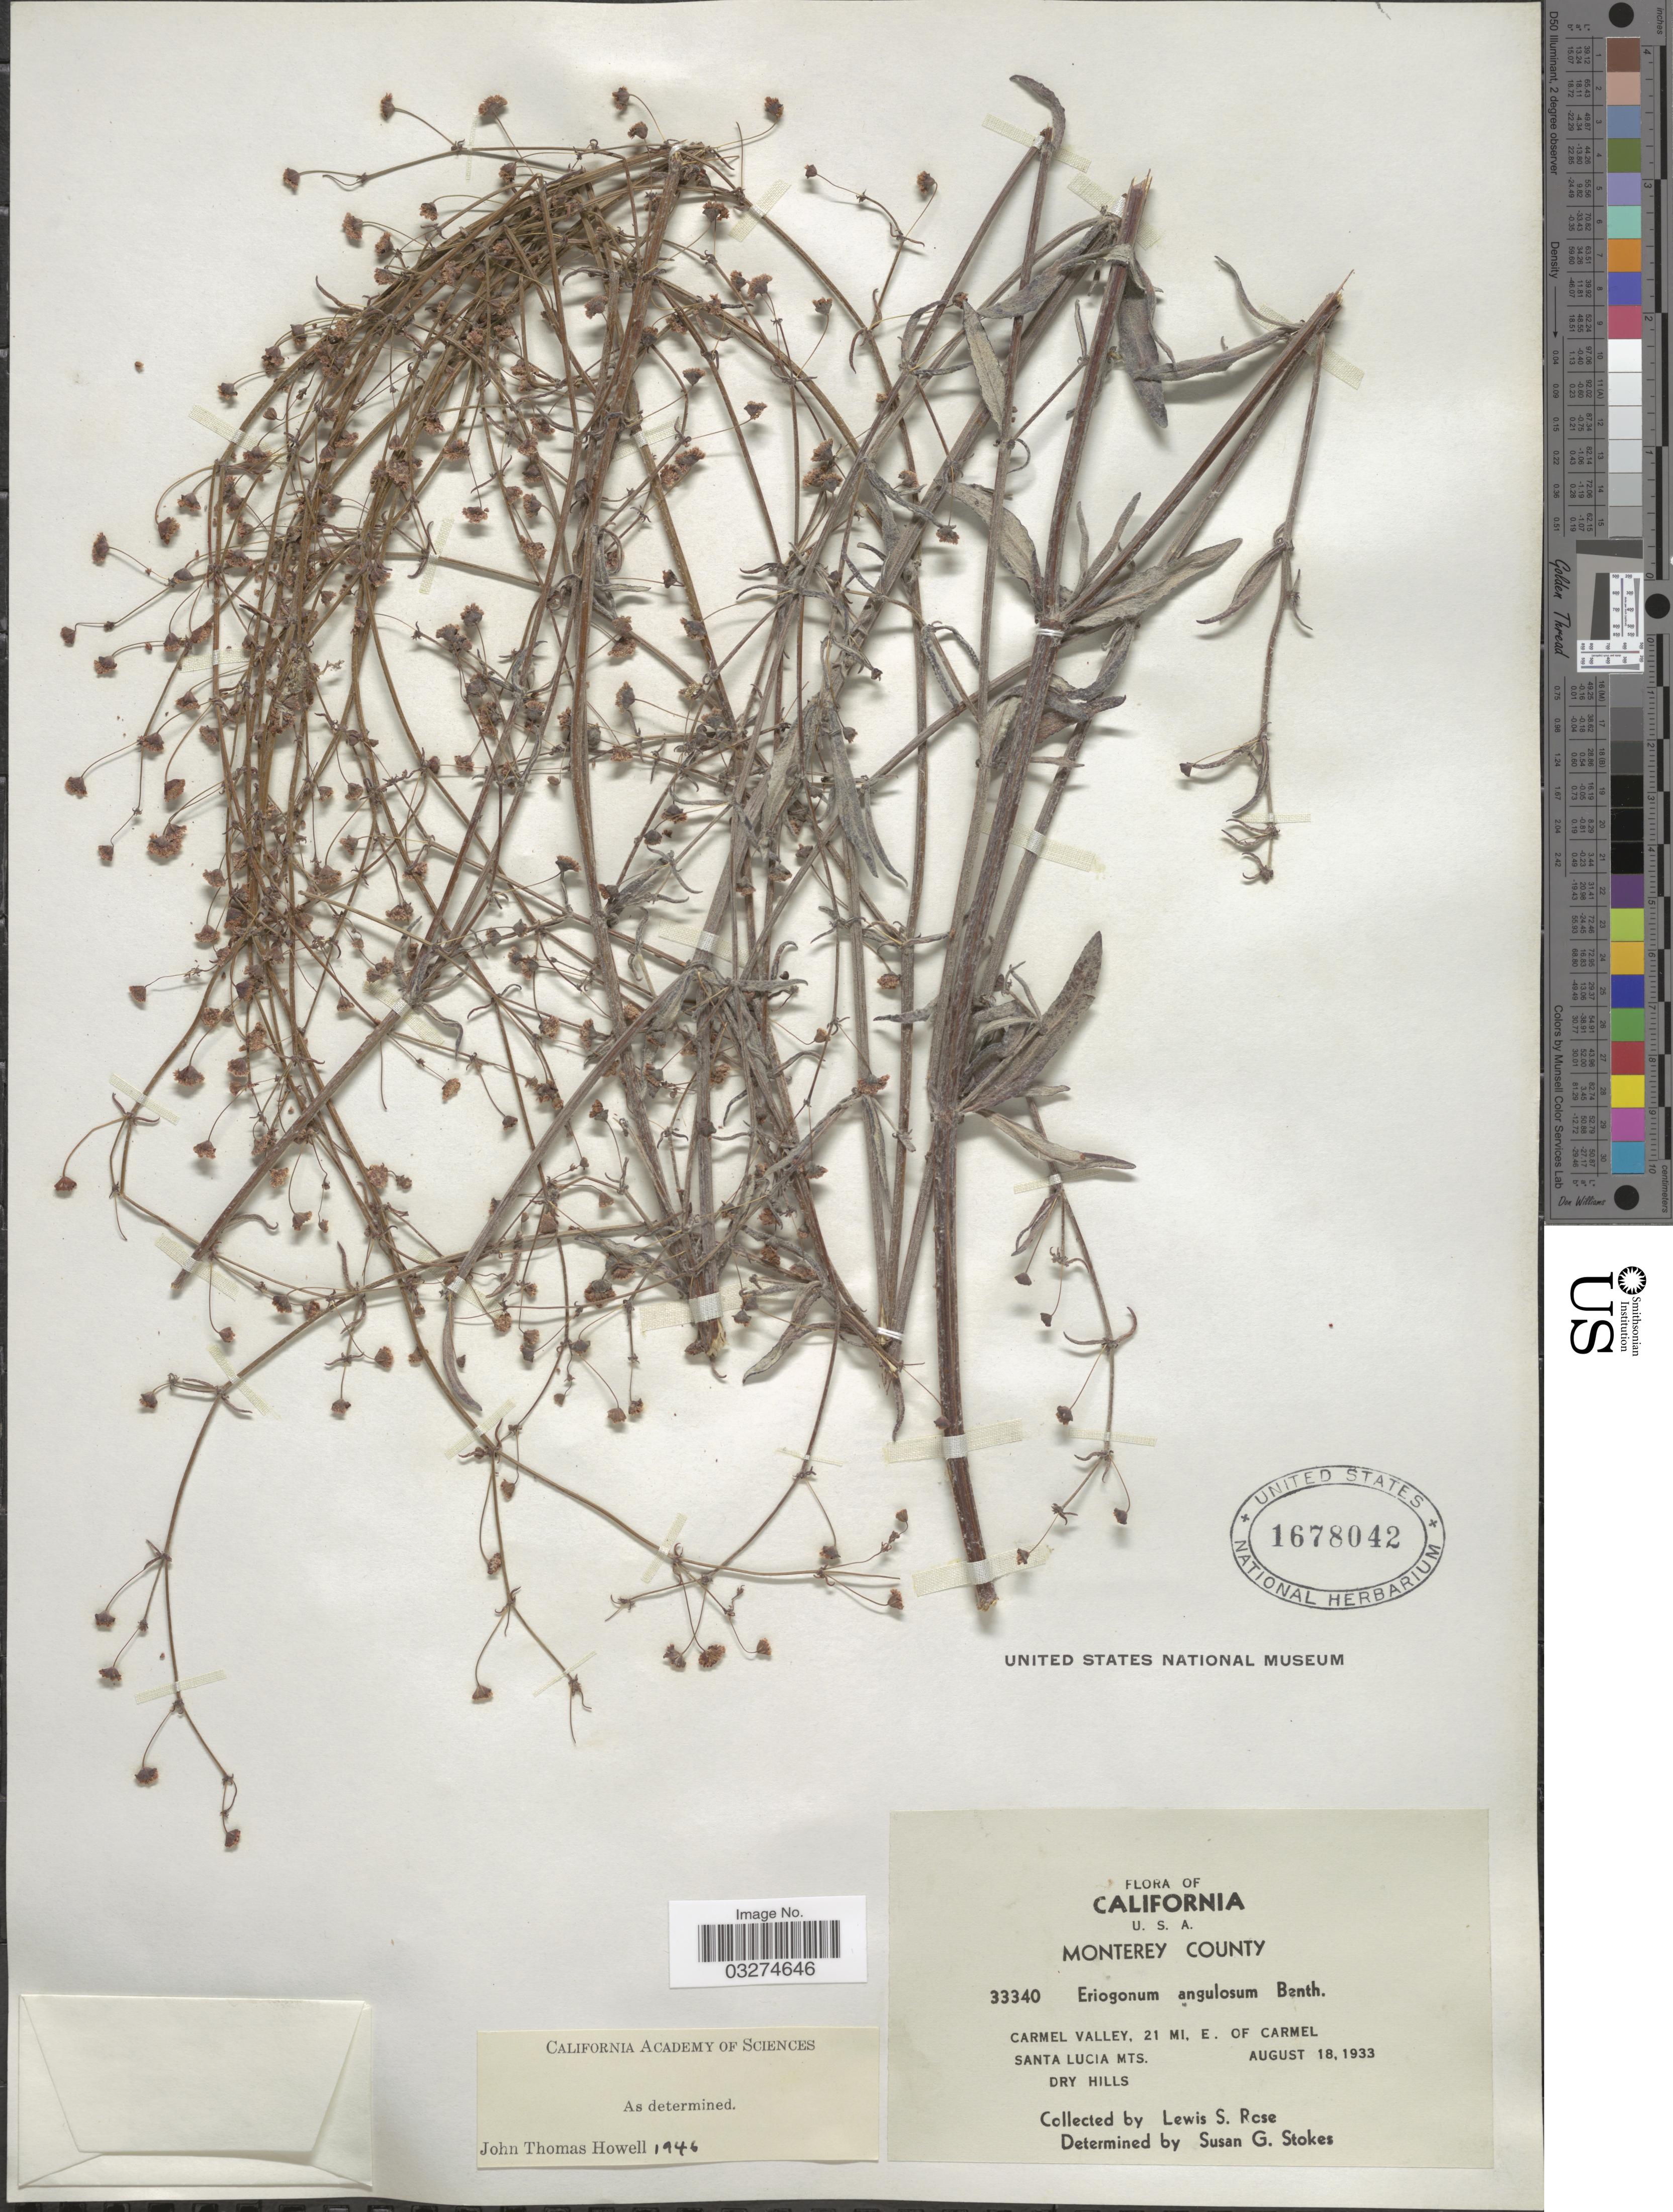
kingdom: Plantae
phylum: Tracheophyta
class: Magnoliopsida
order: Caryophyllales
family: Polygonaceae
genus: Eriogonum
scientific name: Eriogonum angulosum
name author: Benth.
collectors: L. S. Rose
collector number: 33340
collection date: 1933-08-18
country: United States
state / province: California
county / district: Monterey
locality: Monterey County. Carmel Valley, 21 mi. E. of Carmel. Santa Lucia Mts.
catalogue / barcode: US 1678042